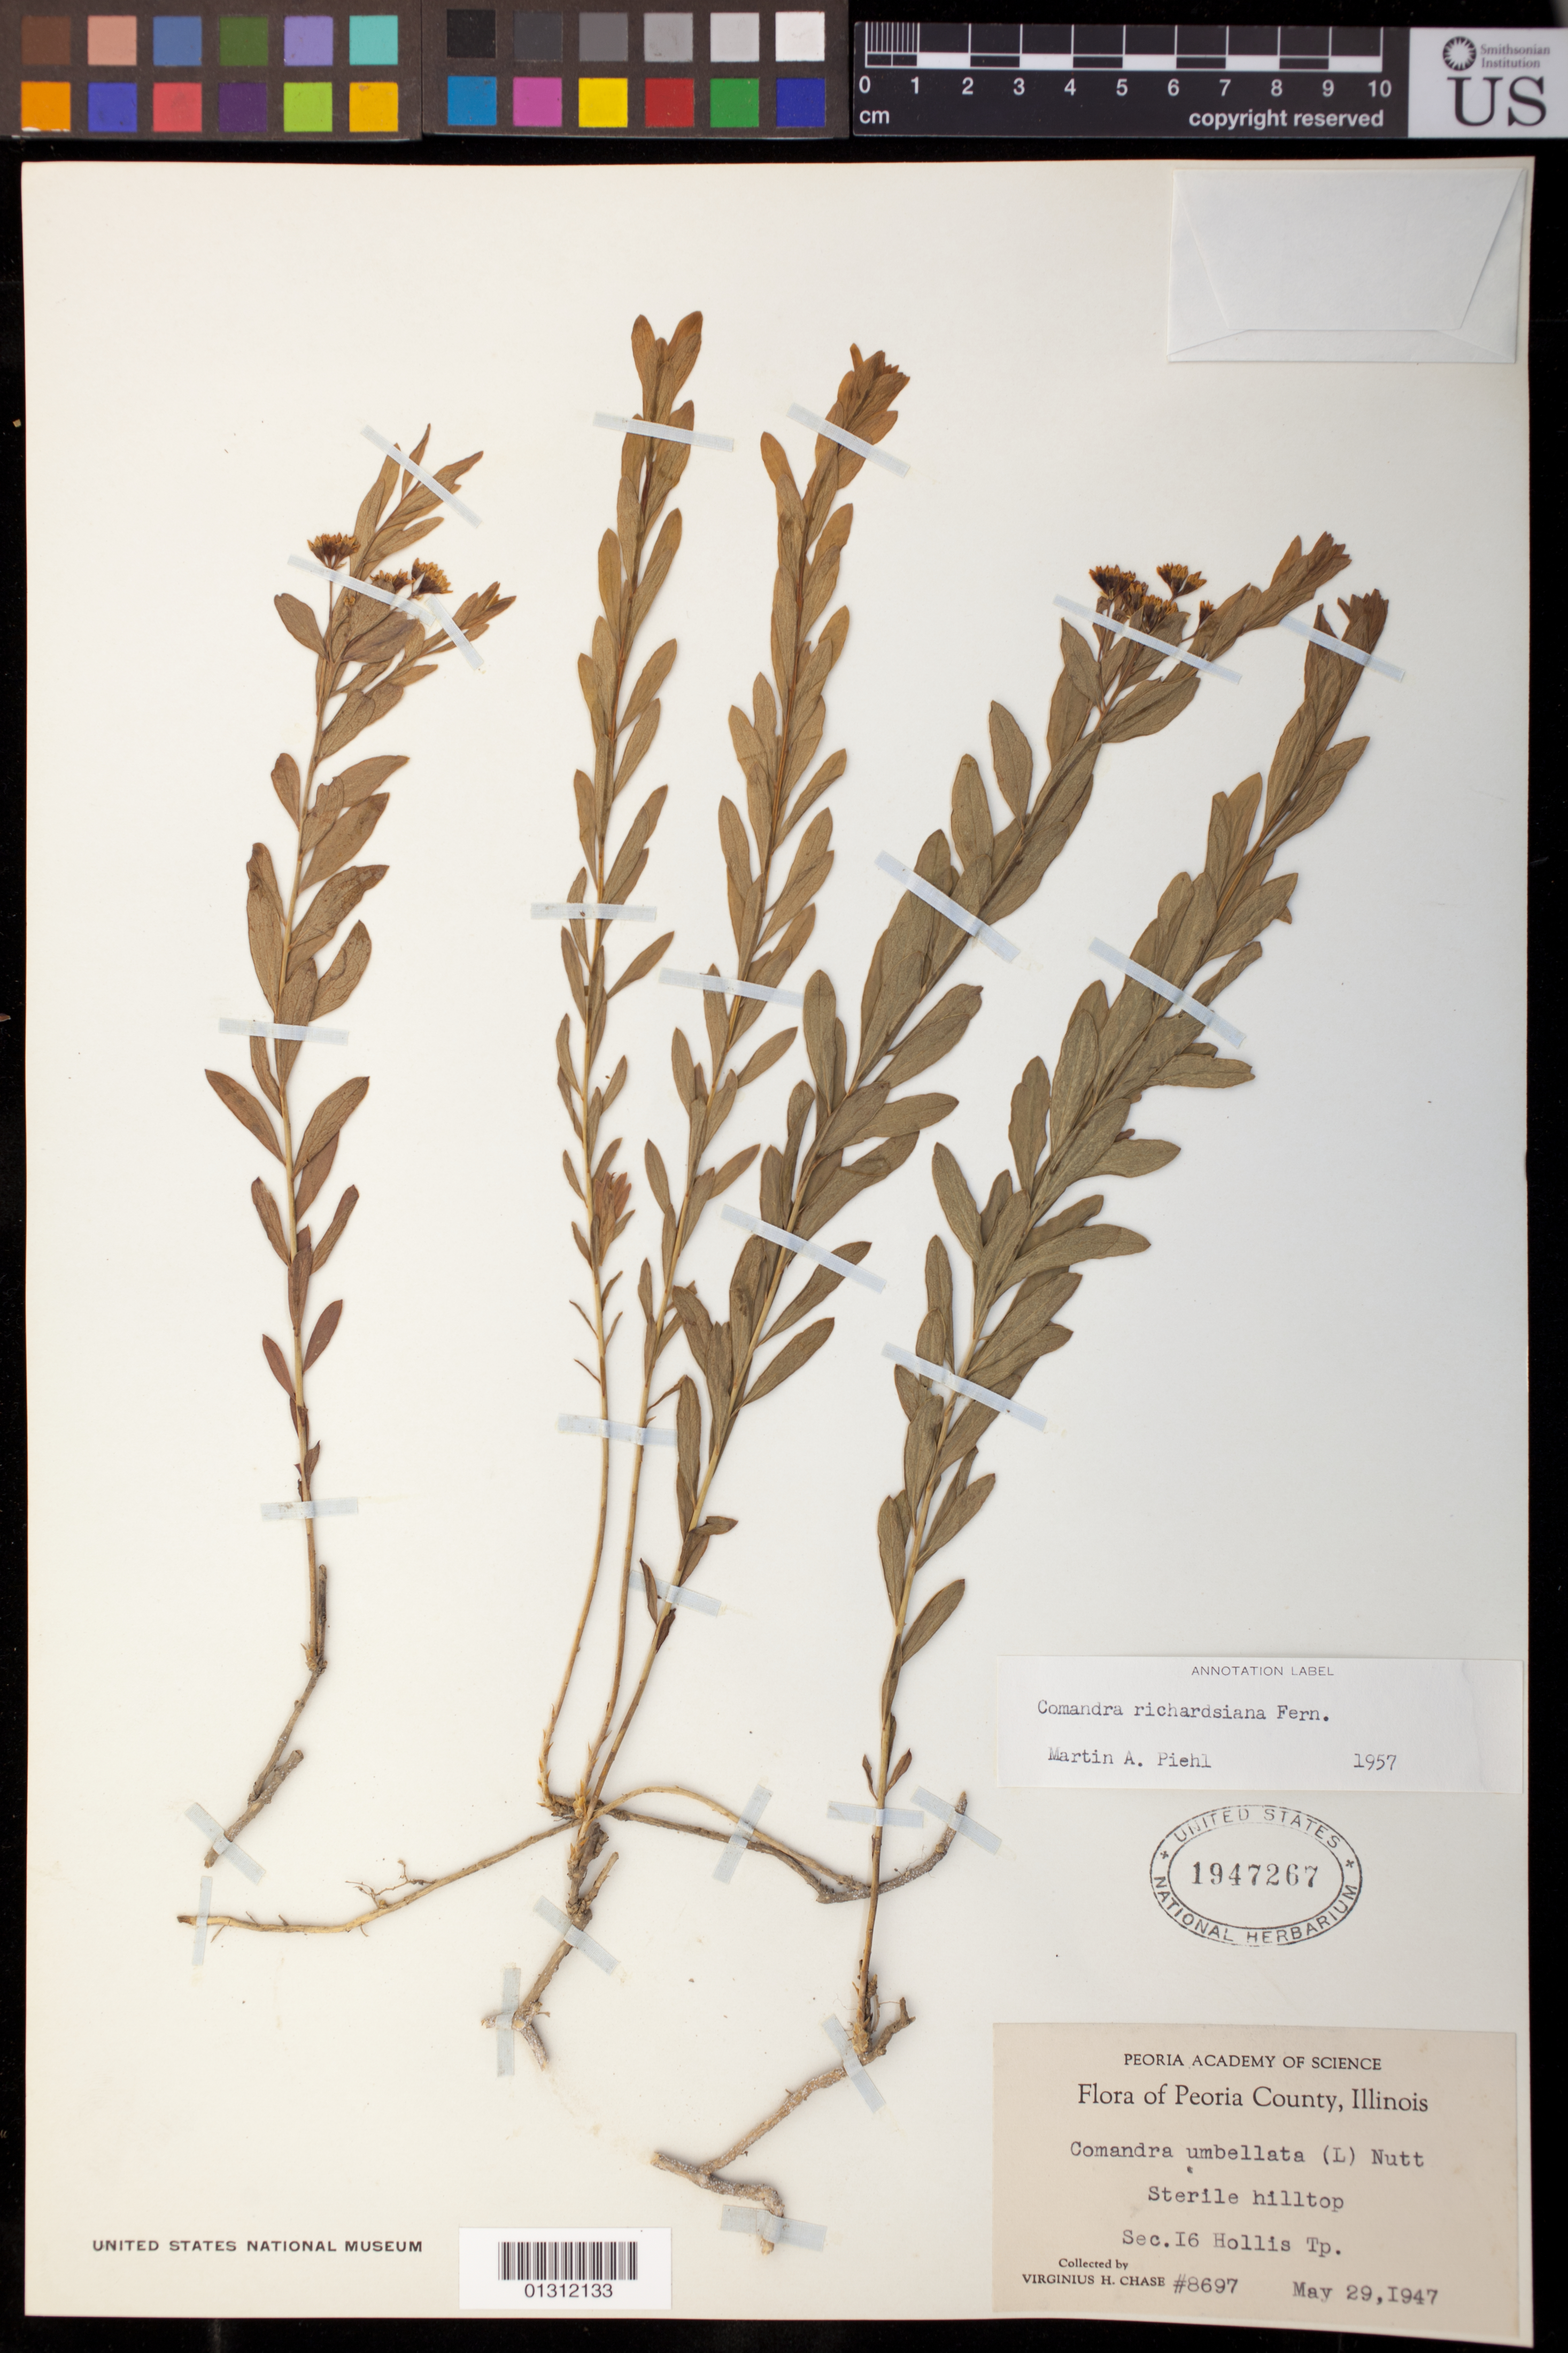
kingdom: Plantae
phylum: Tracheophyta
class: Magnoliopsida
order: Santalales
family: Comandraceae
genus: Comandra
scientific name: Comandra richardsiana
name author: Fernald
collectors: V. H. Chase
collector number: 8697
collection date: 1947-05-29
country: United States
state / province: Illinois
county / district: Peoria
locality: Sterile hilltop. Sec.I6 Hollis Tp.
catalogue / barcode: US 1947267